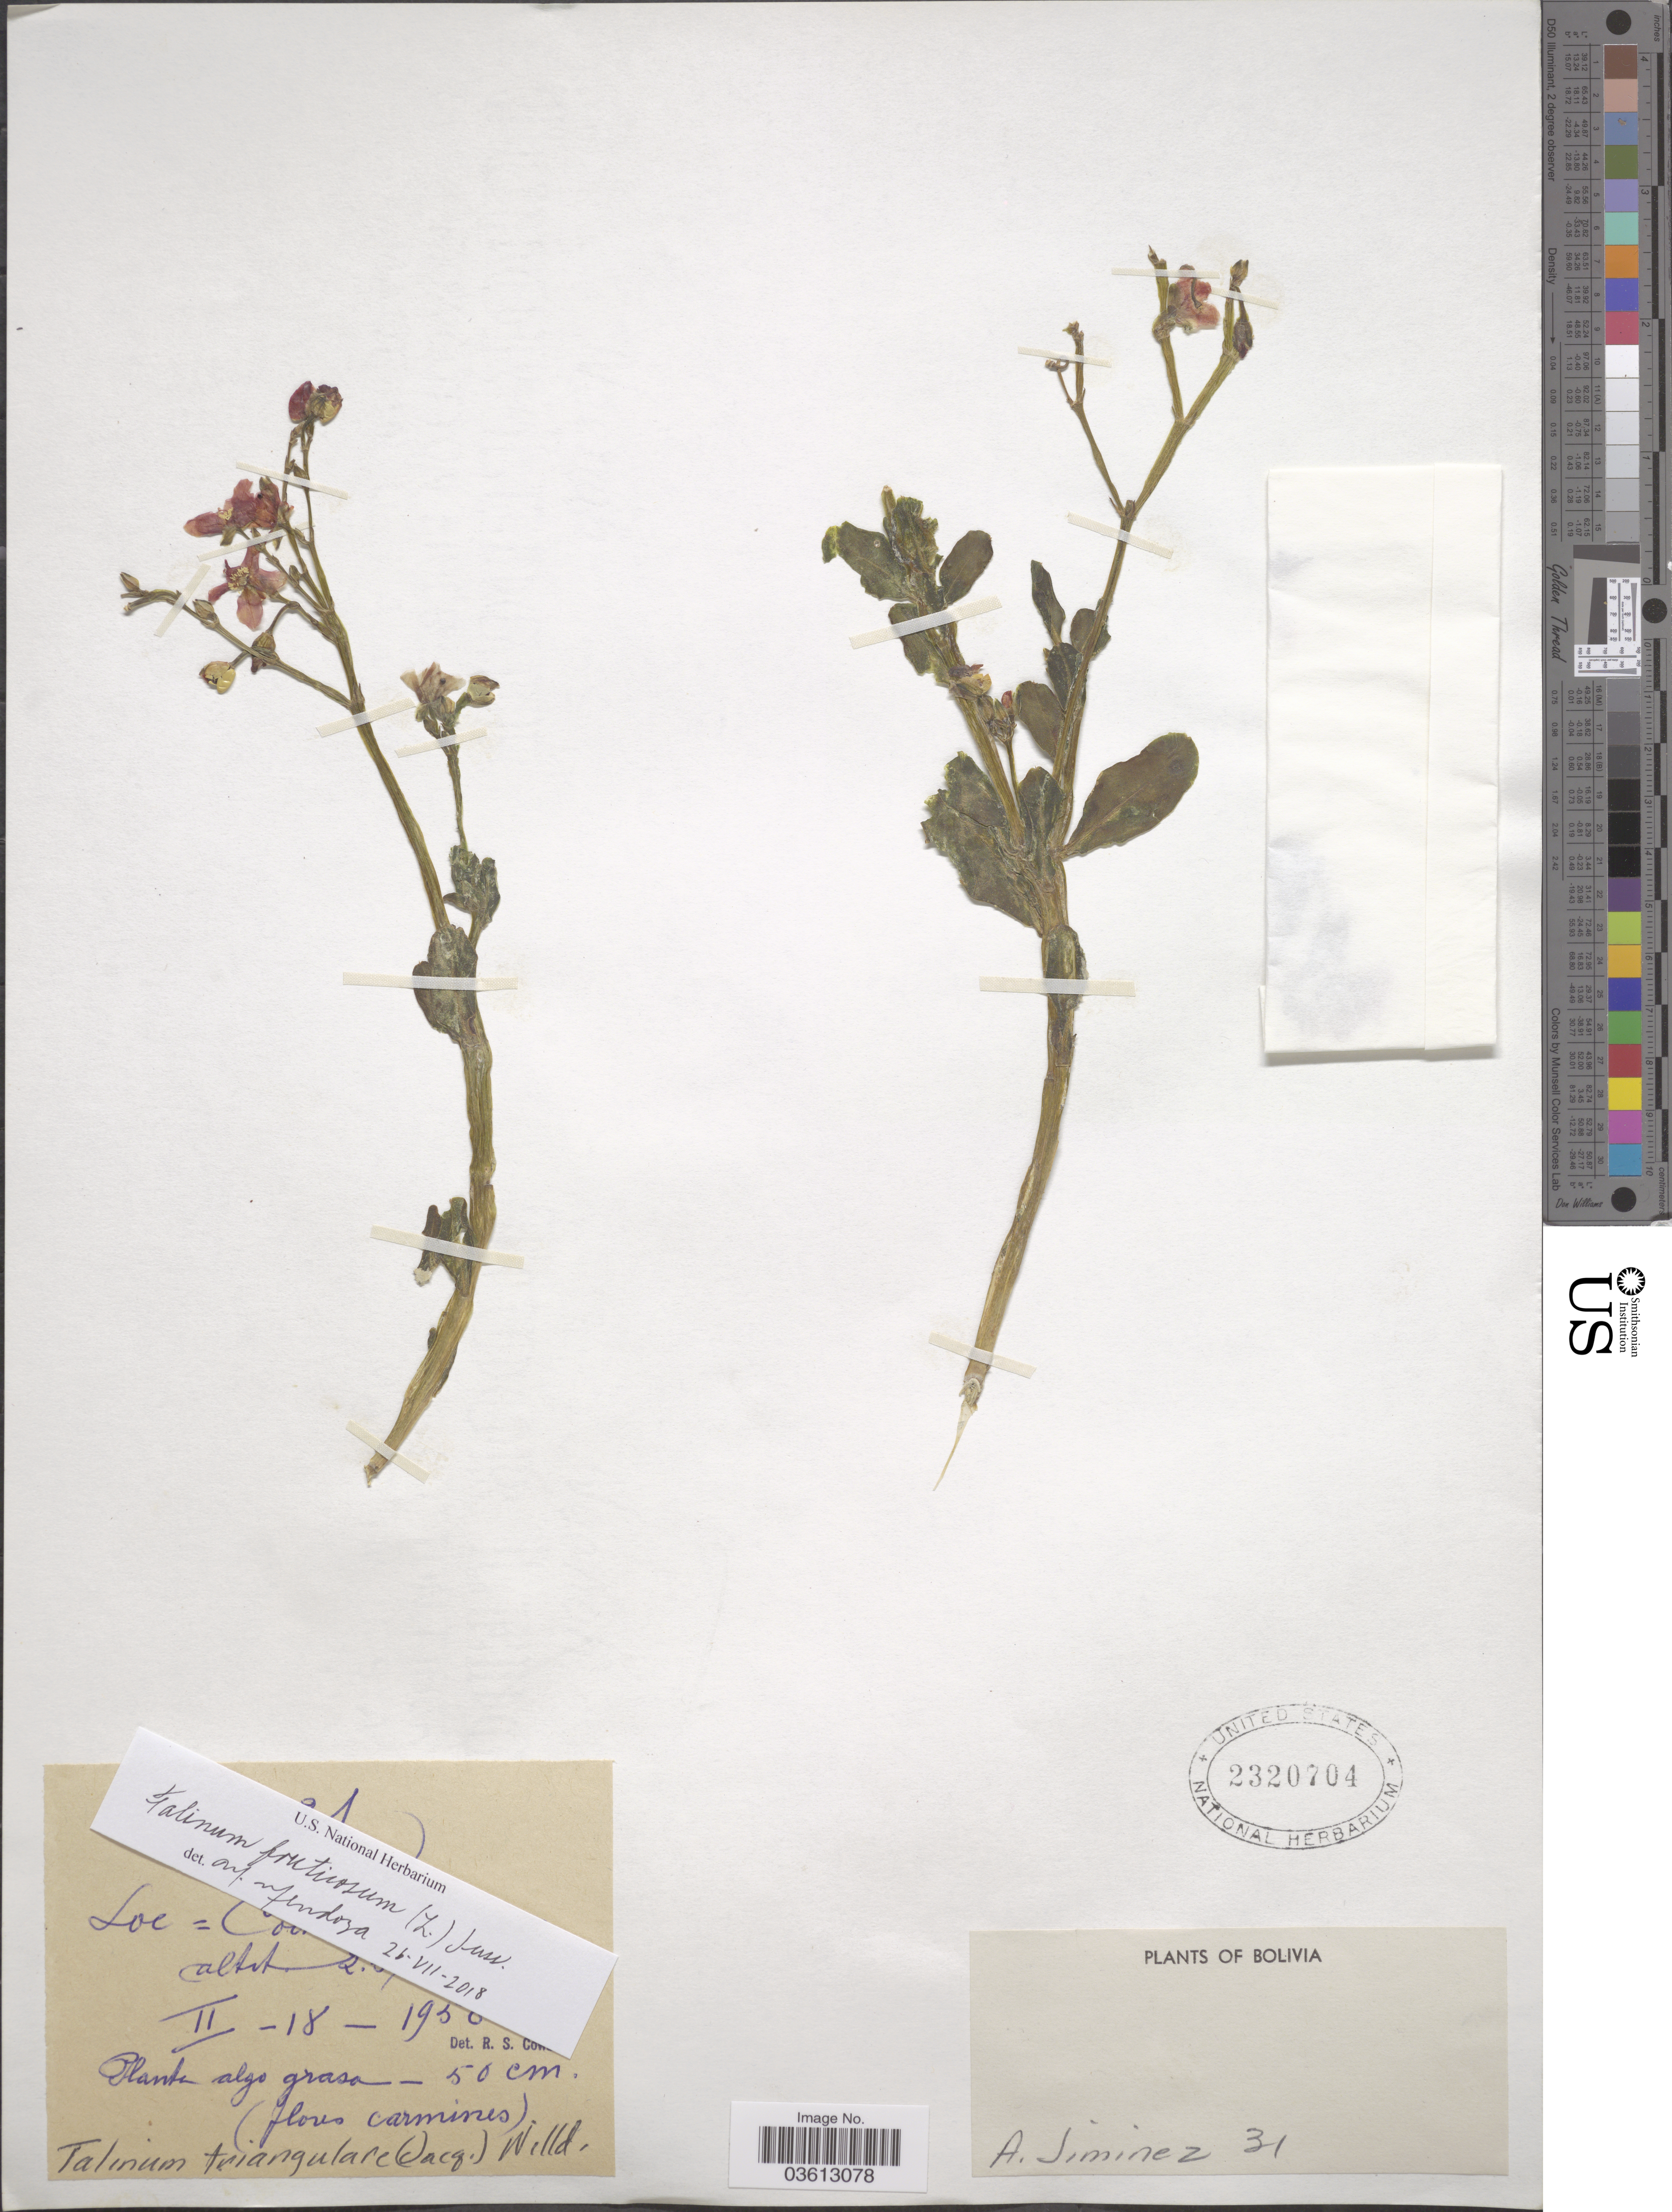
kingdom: Plantae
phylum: Tracheophyta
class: Magnoliopsida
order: Caryophyllales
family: Talinaceae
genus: Talinum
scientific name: Talinum sp.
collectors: A. Jimenez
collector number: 31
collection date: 1950-02-18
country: Bolivia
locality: Co [illegible text].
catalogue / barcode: US 2320704